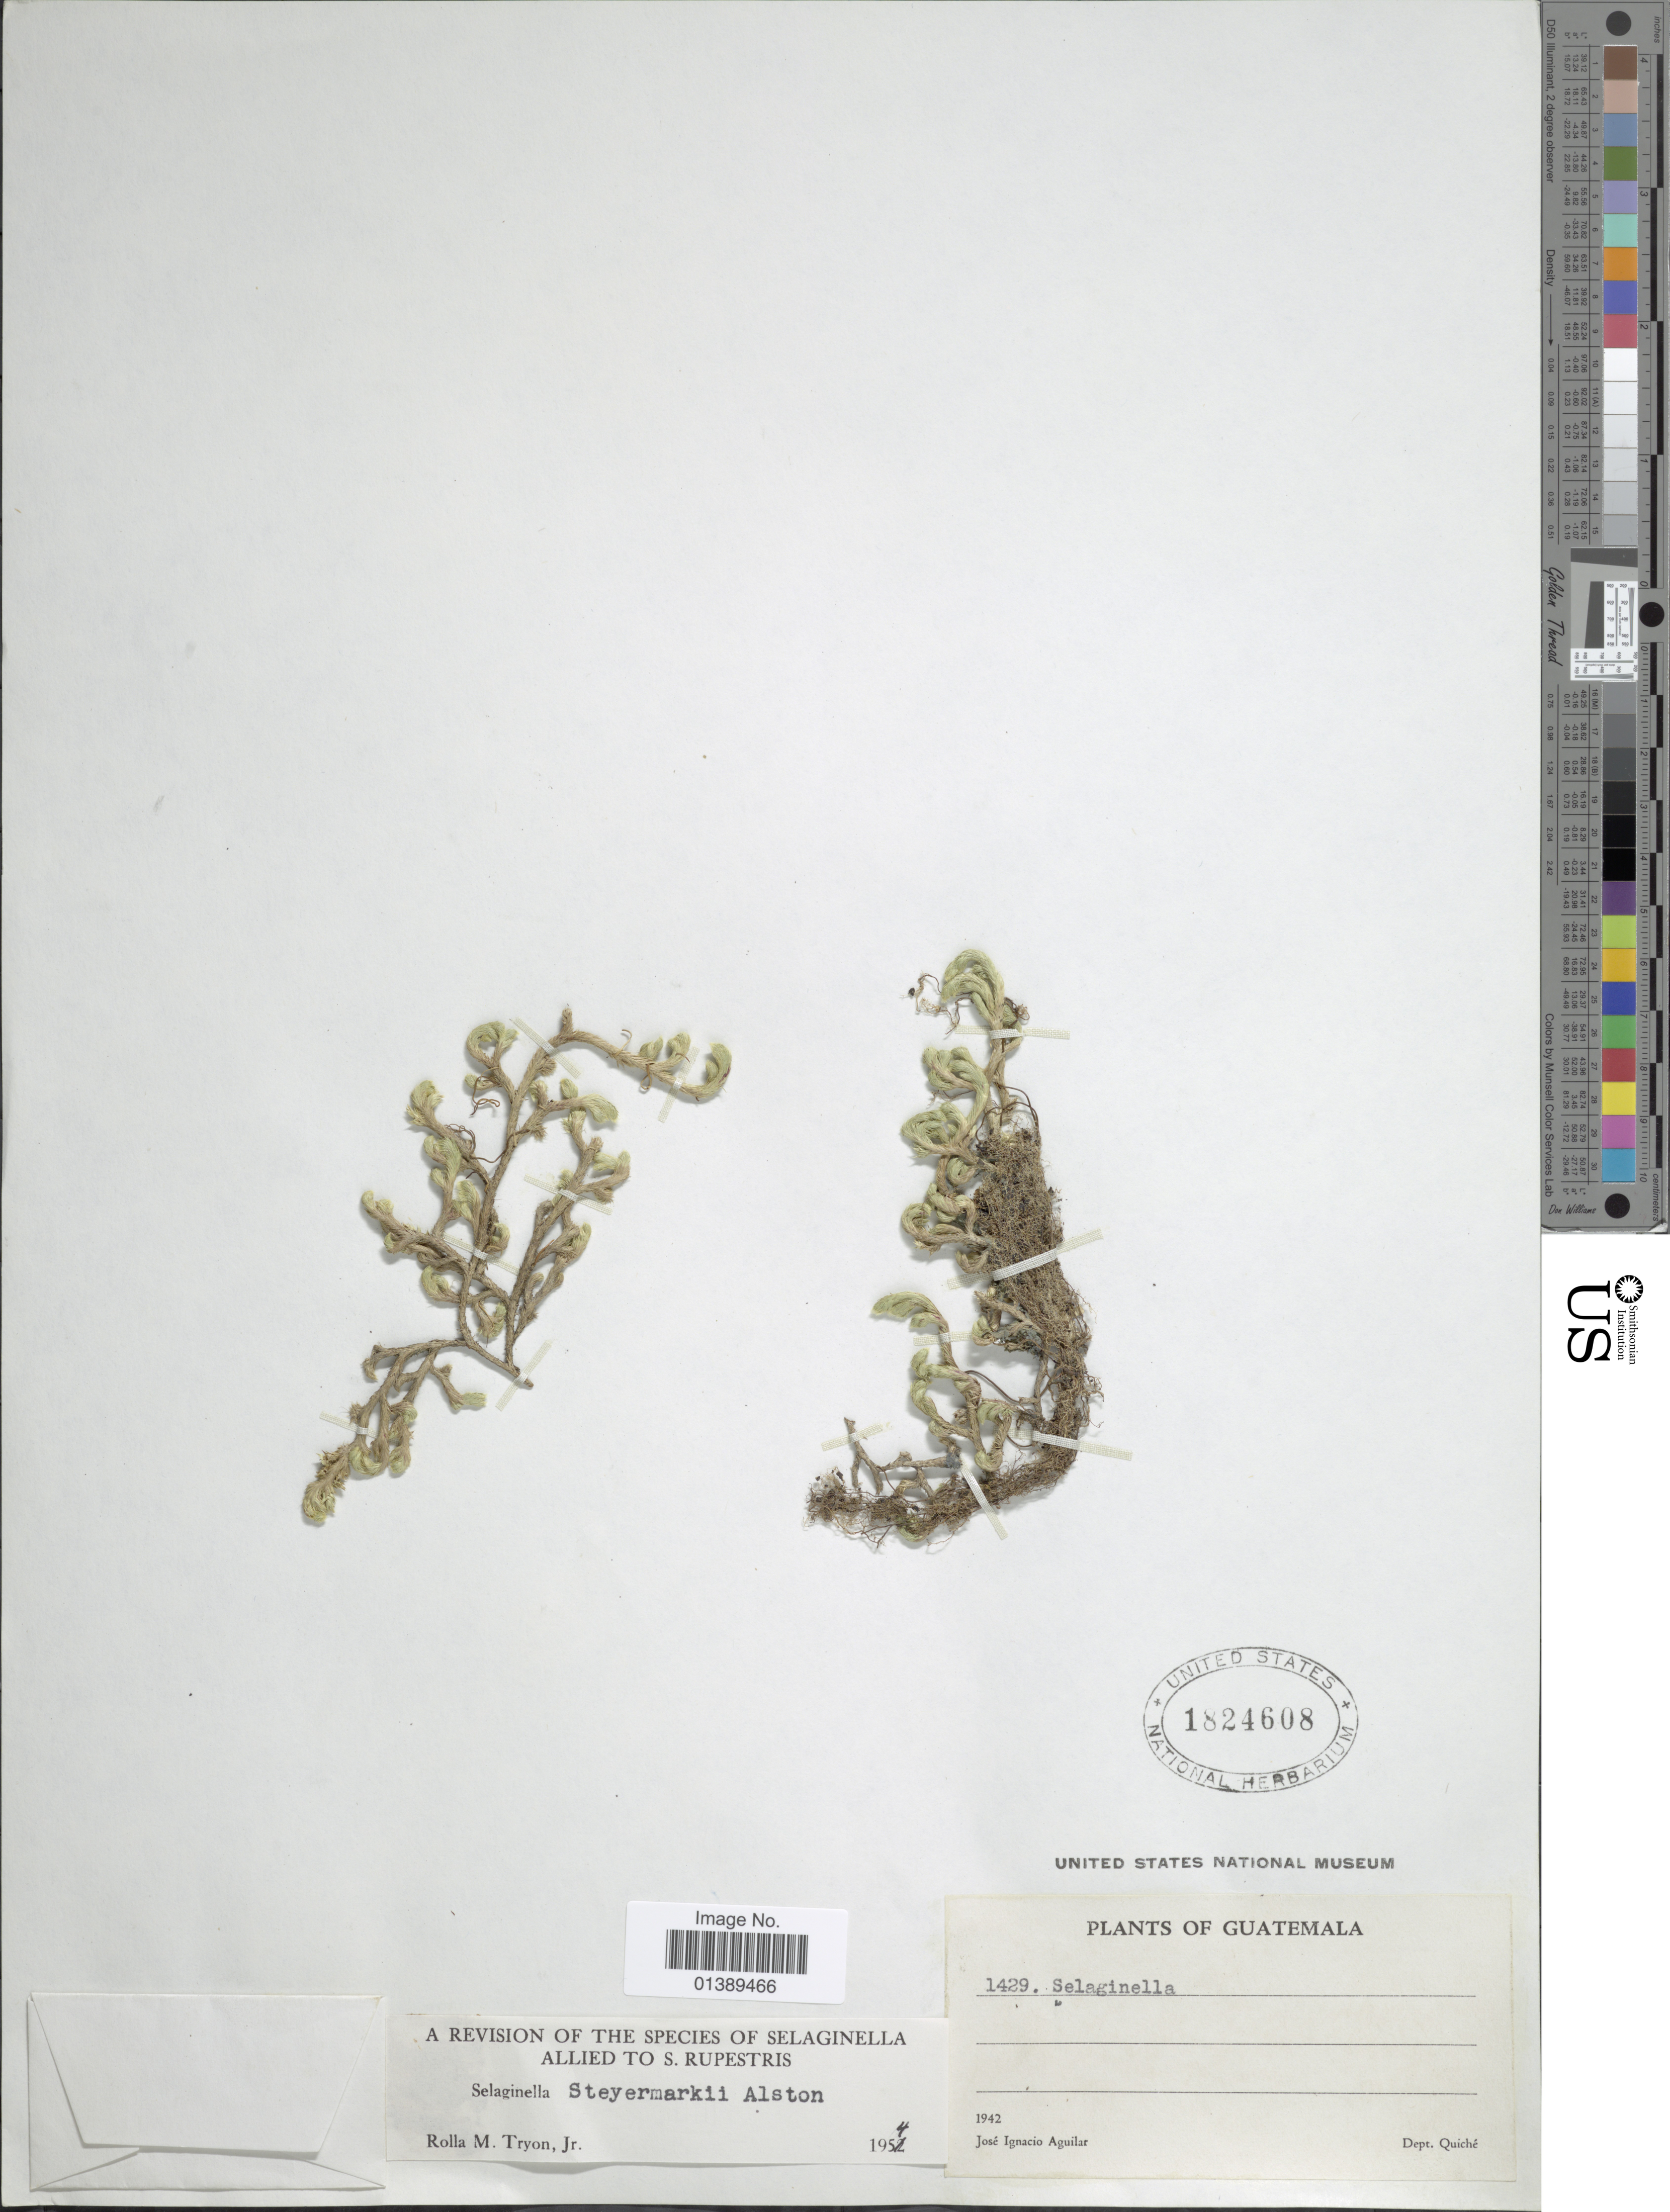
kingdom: Plantae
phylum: Tracheophyta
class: Lycopodiopsida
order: Selaginellales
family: Selaginellaceae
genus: Selaginella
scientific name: Selaginella steyermarkii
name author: Alston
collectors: J. Aguilar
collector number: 1429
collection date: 1942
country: Guatemala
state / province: El Quiché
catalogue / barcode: US 1824608